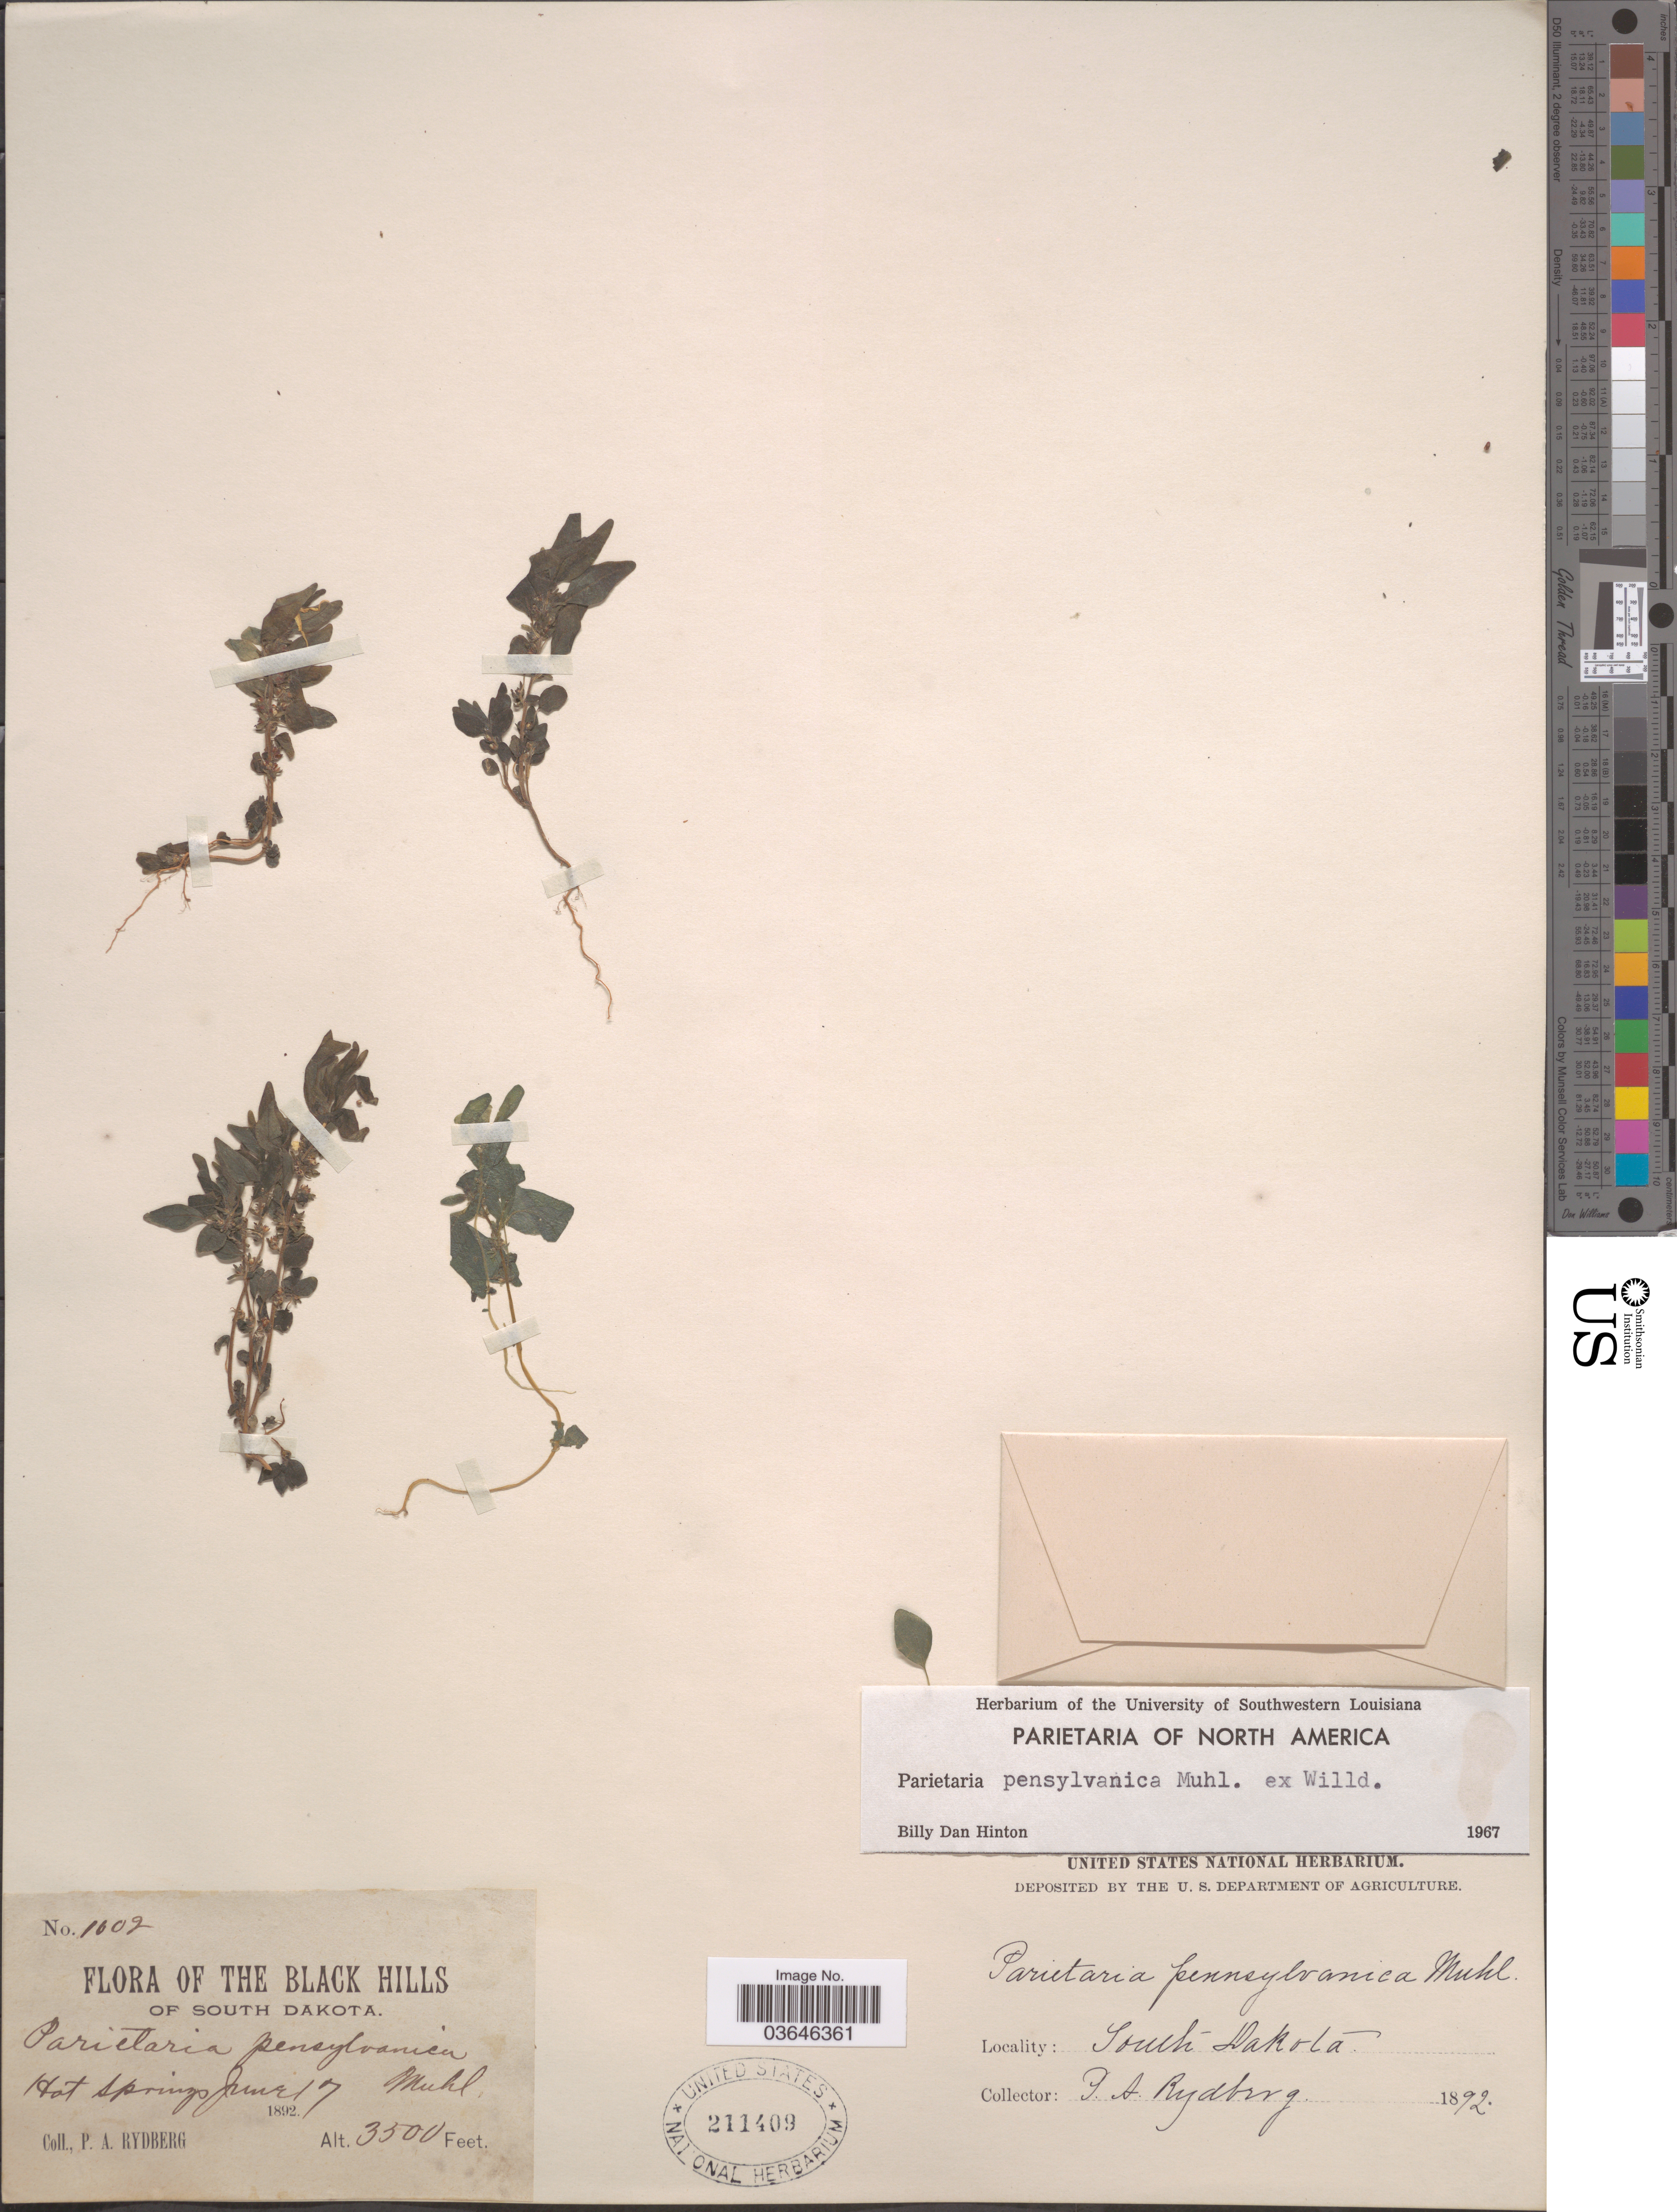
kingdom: Plantae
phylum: Tracheophyta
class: Magnoliopsida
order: Rosales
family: Urticaceae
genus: Parietaria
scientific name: Parietaria pensylvanica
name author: Muhl. ex Willd.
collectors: P. A. Rydberg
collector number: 1602*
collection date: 1892-06-17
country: United States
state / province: South Dakota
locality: The Black Hills of South Dakota. Hot Springs.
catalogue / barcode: US 211409